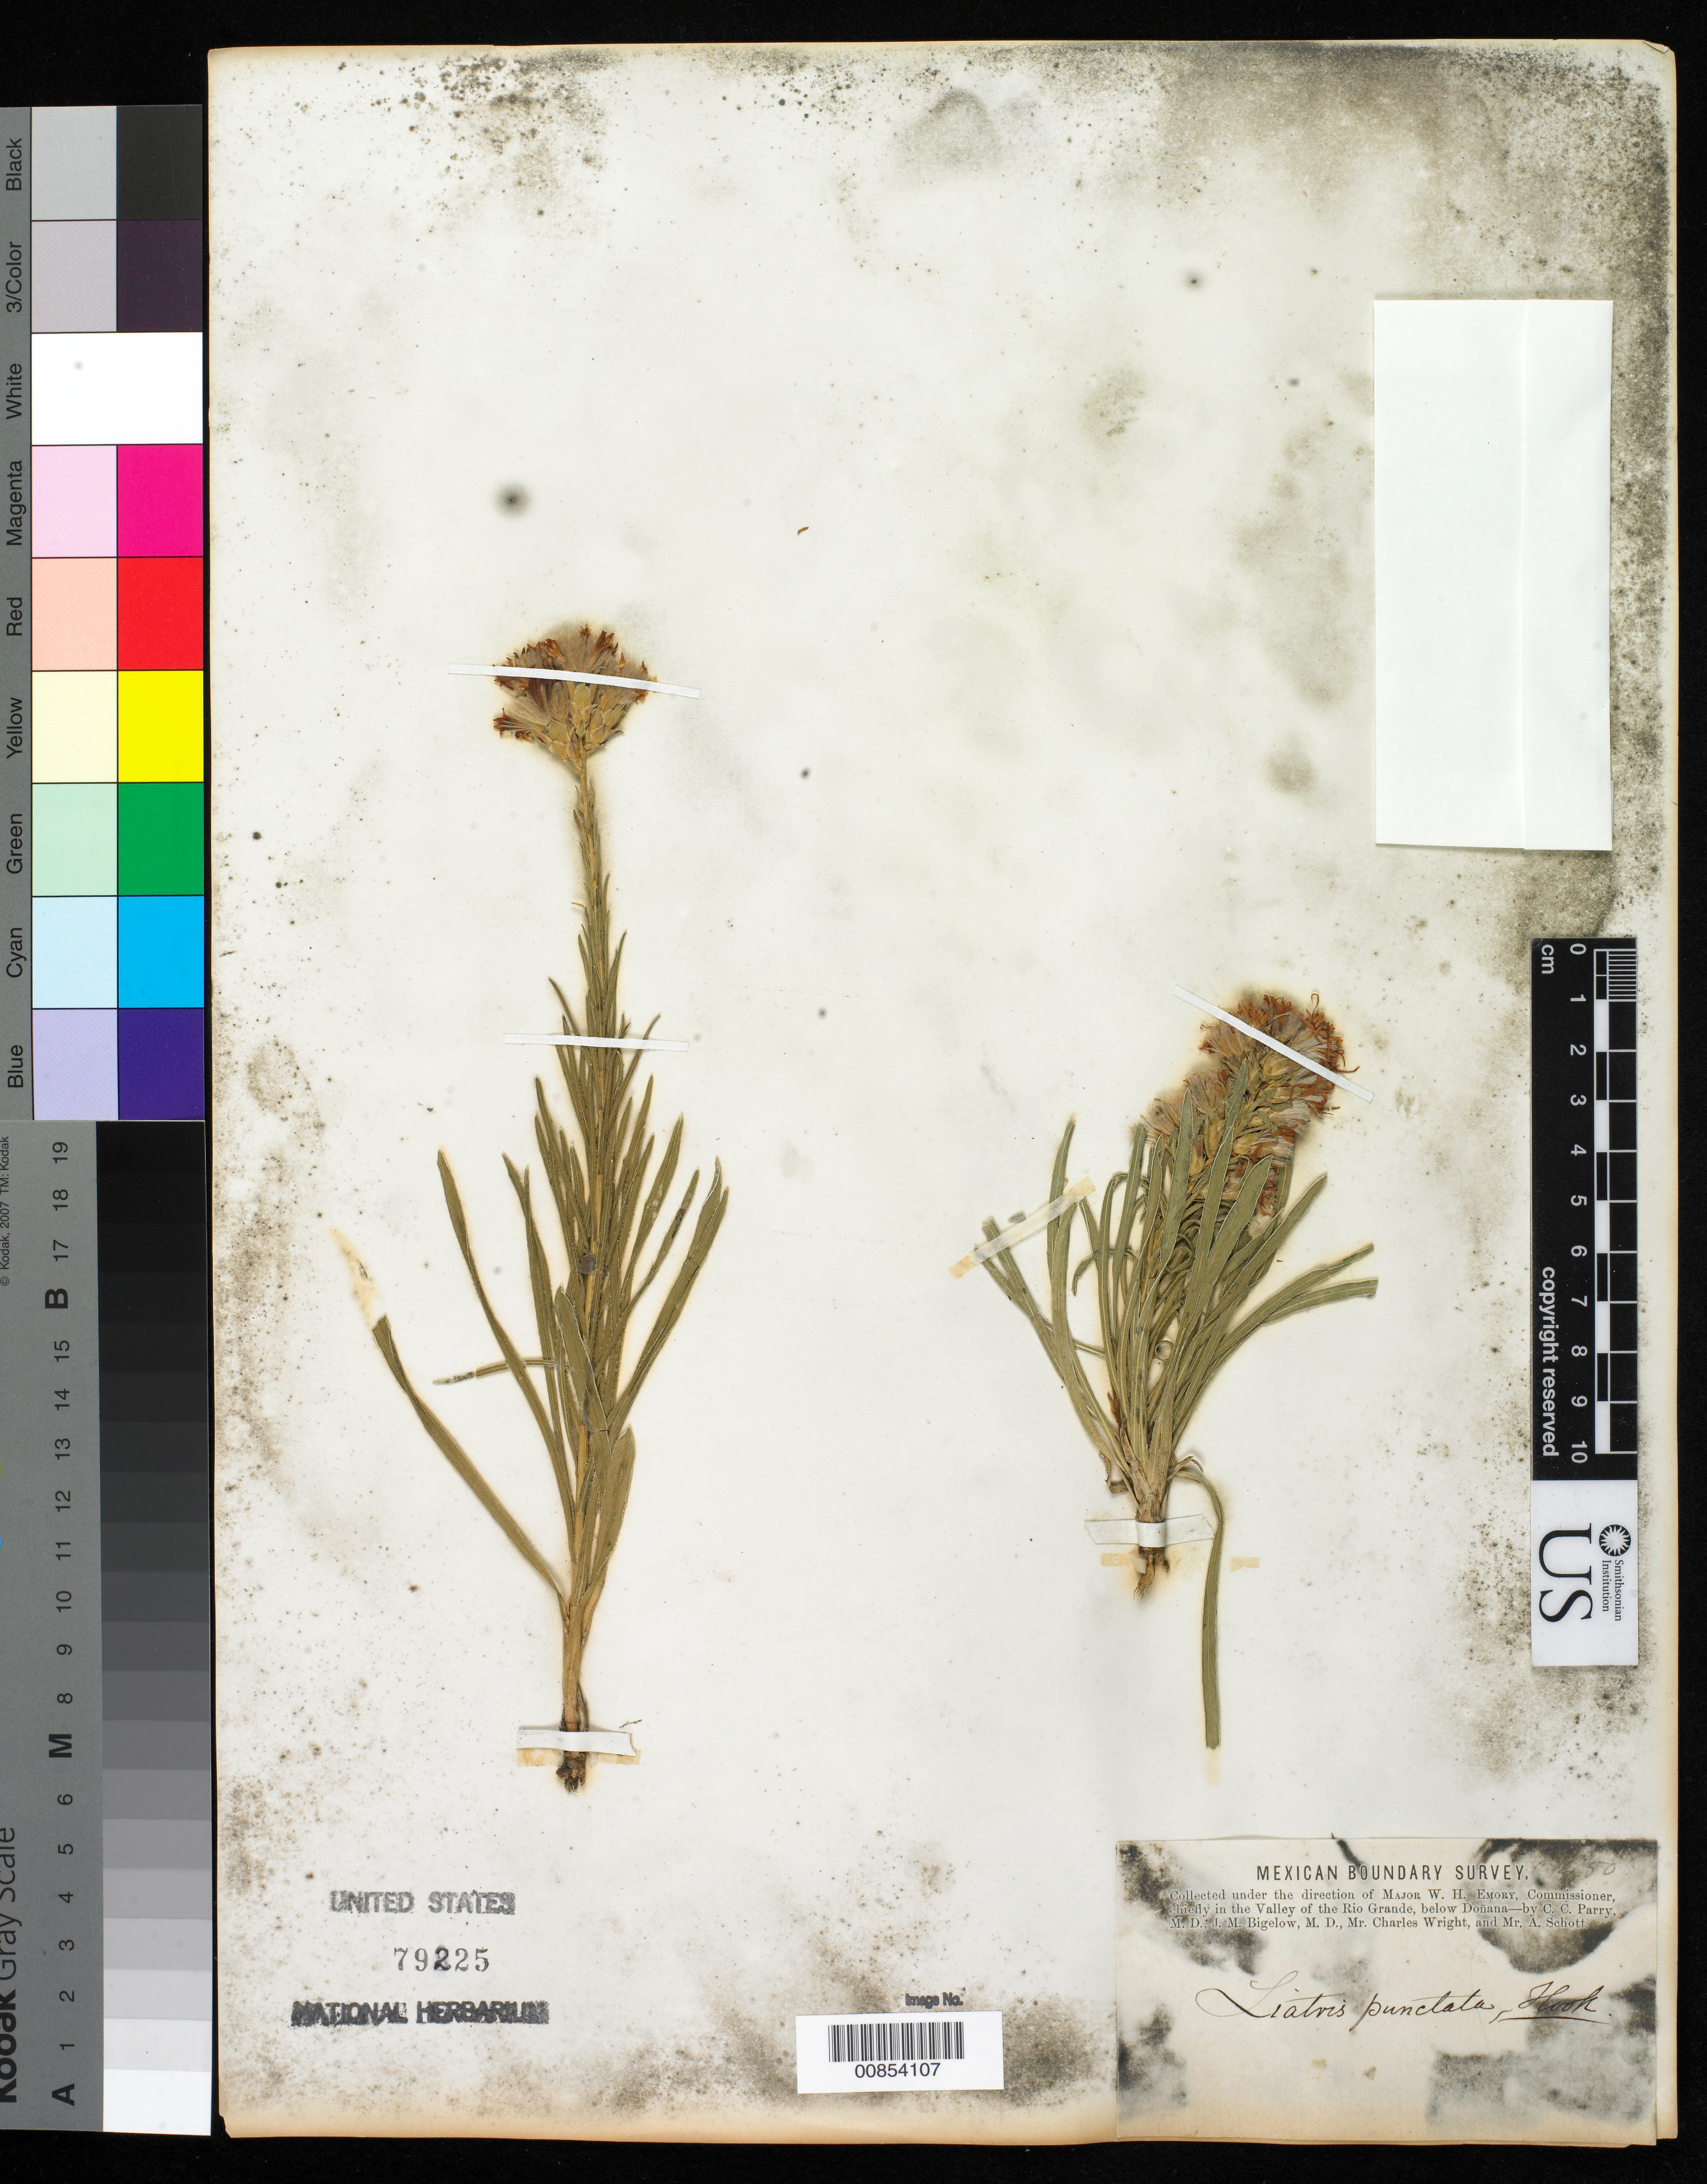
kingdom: Plantae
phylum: Tracheophyta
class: Magnoliopsida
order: Asterales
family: Asteraceae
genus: Liatris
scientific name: Liatris punctata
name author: Hook.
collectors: C. C. Parry, J. M. Bigelow, C. Wright & A. C. V. Schott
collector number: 450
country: United States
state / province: New Mexico / Texas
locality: Valley of the Rio Grande, below Doñana.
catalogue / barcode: US 79225